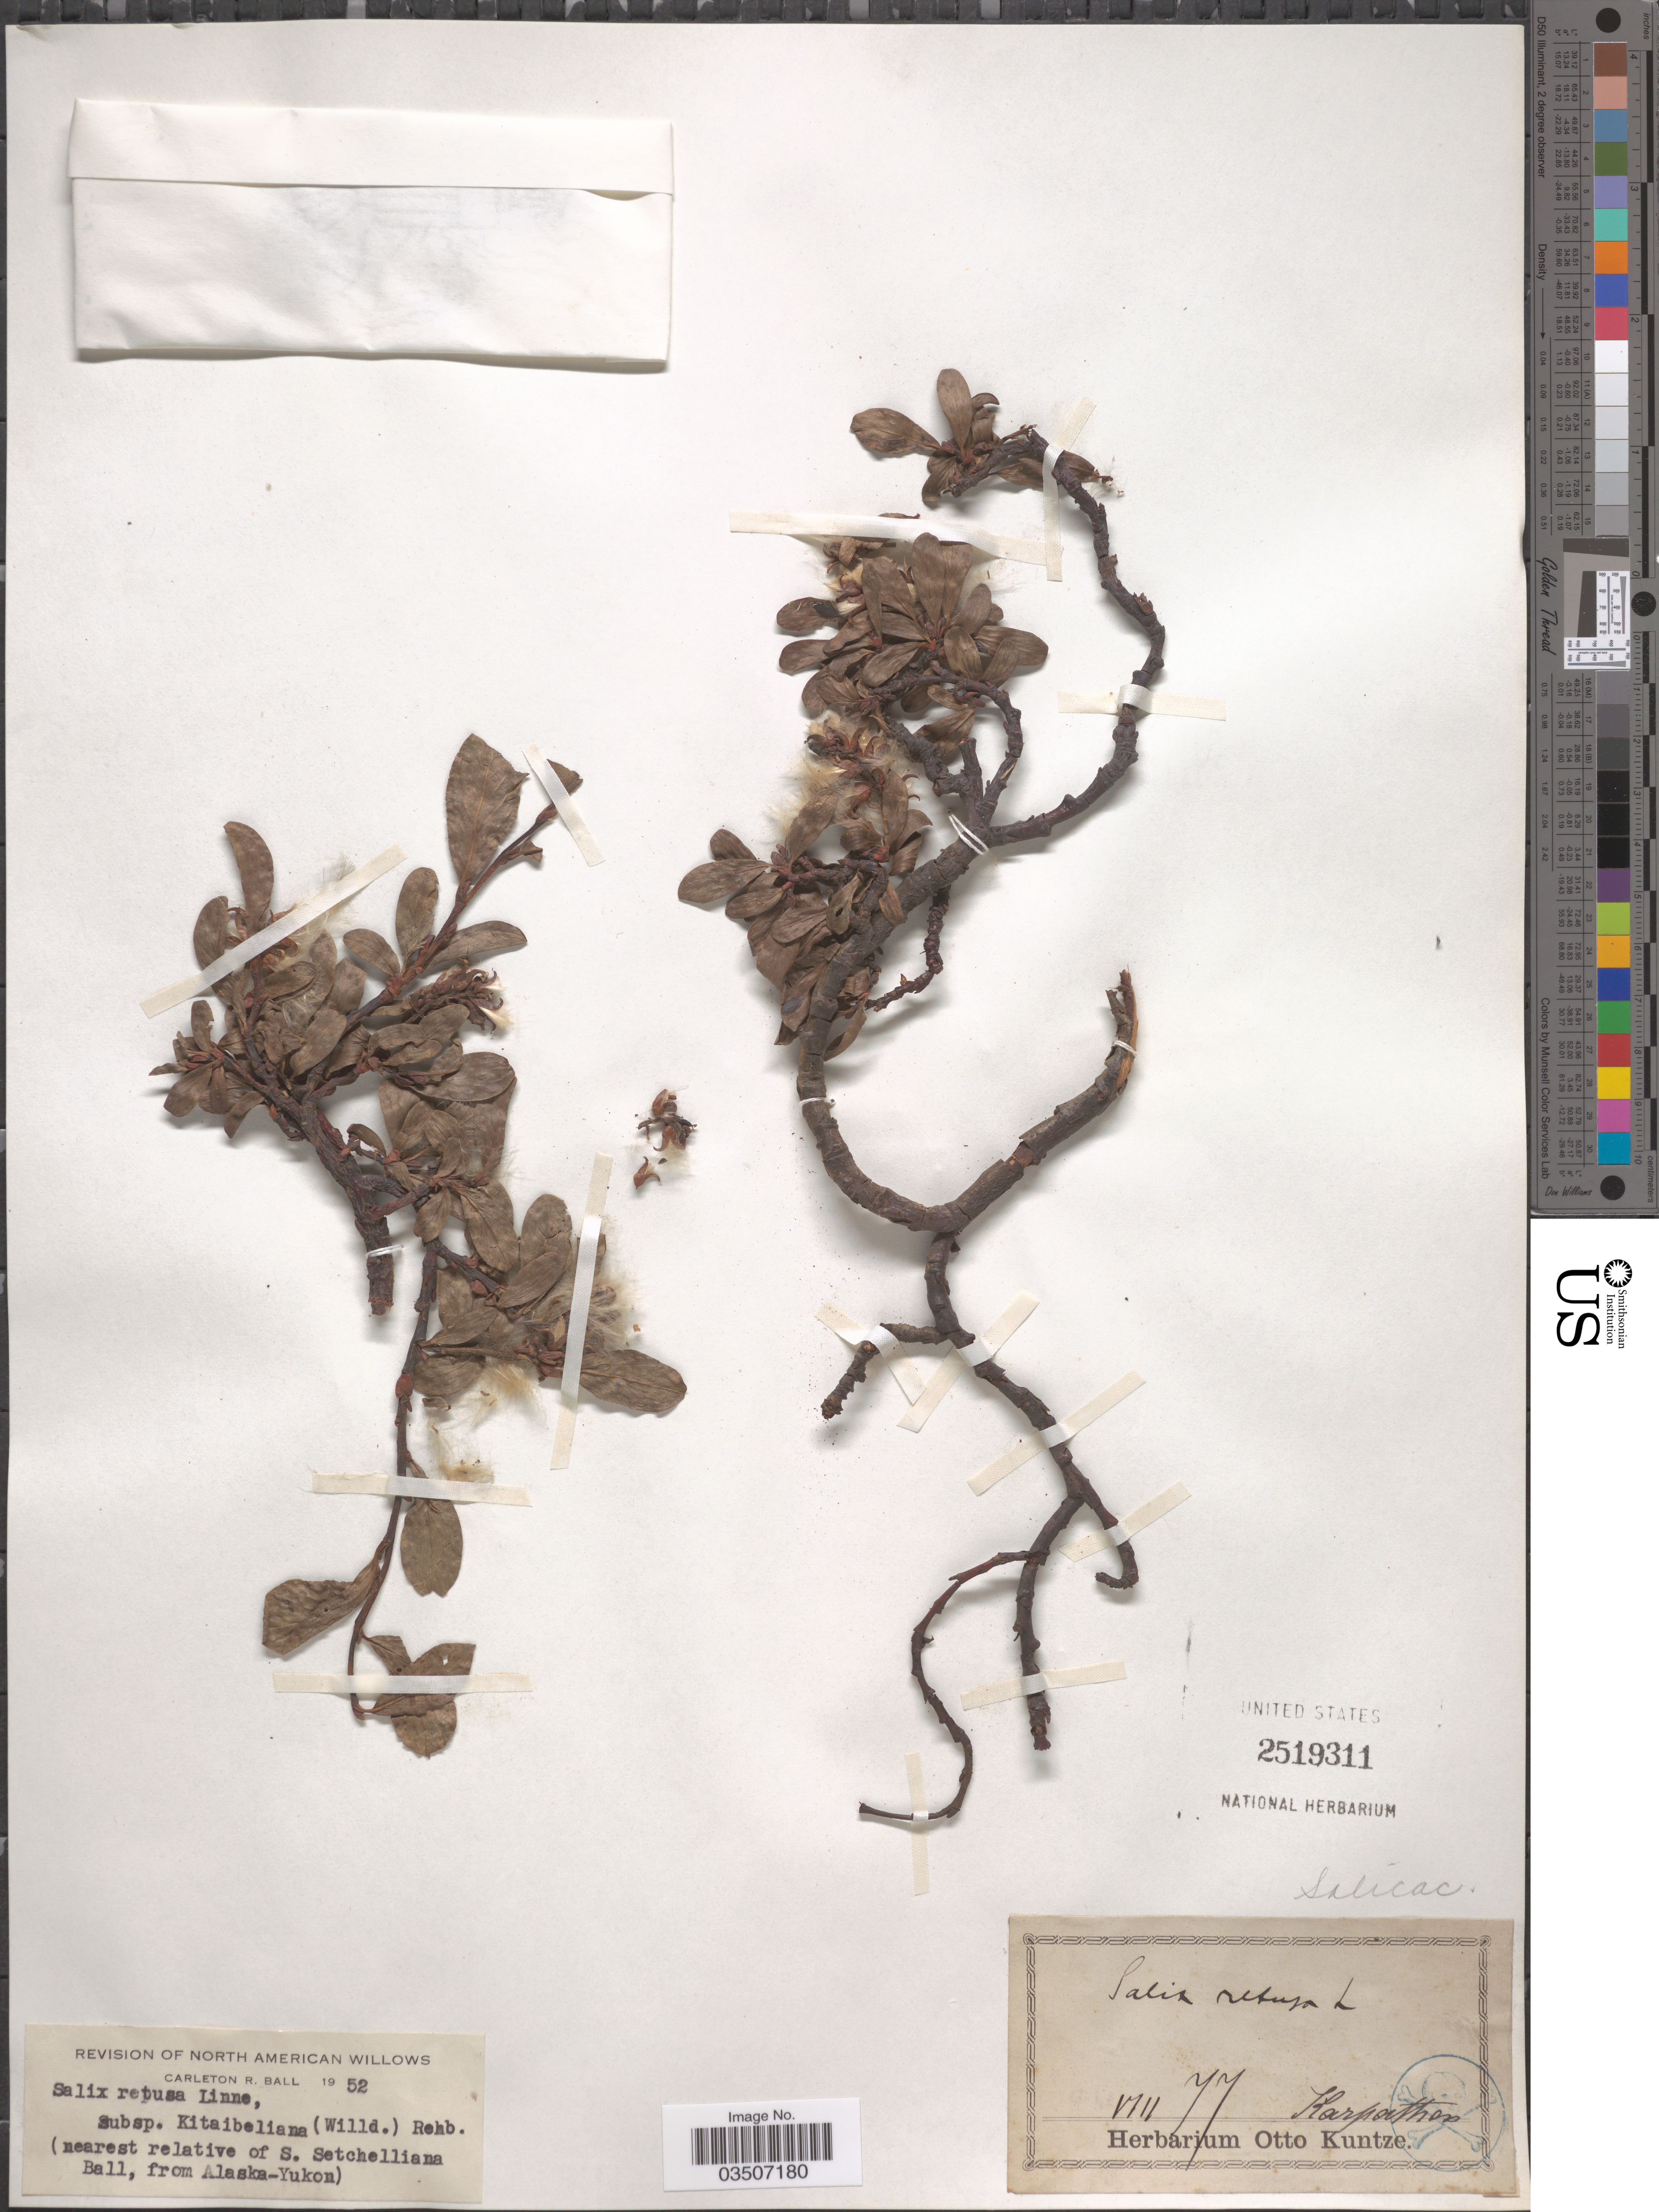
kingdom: Plantae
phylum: Tracheophyta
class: Magnoliopsida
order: Malpighiales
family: Salicaceae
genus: Salix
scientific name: Salix retusa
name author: L.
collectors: ex herb. Otto Kuntze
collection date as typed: Transcribed d/m/y: /8/77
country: Greece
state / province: South Aegean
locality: Karpathos.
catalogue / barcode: US 2519311